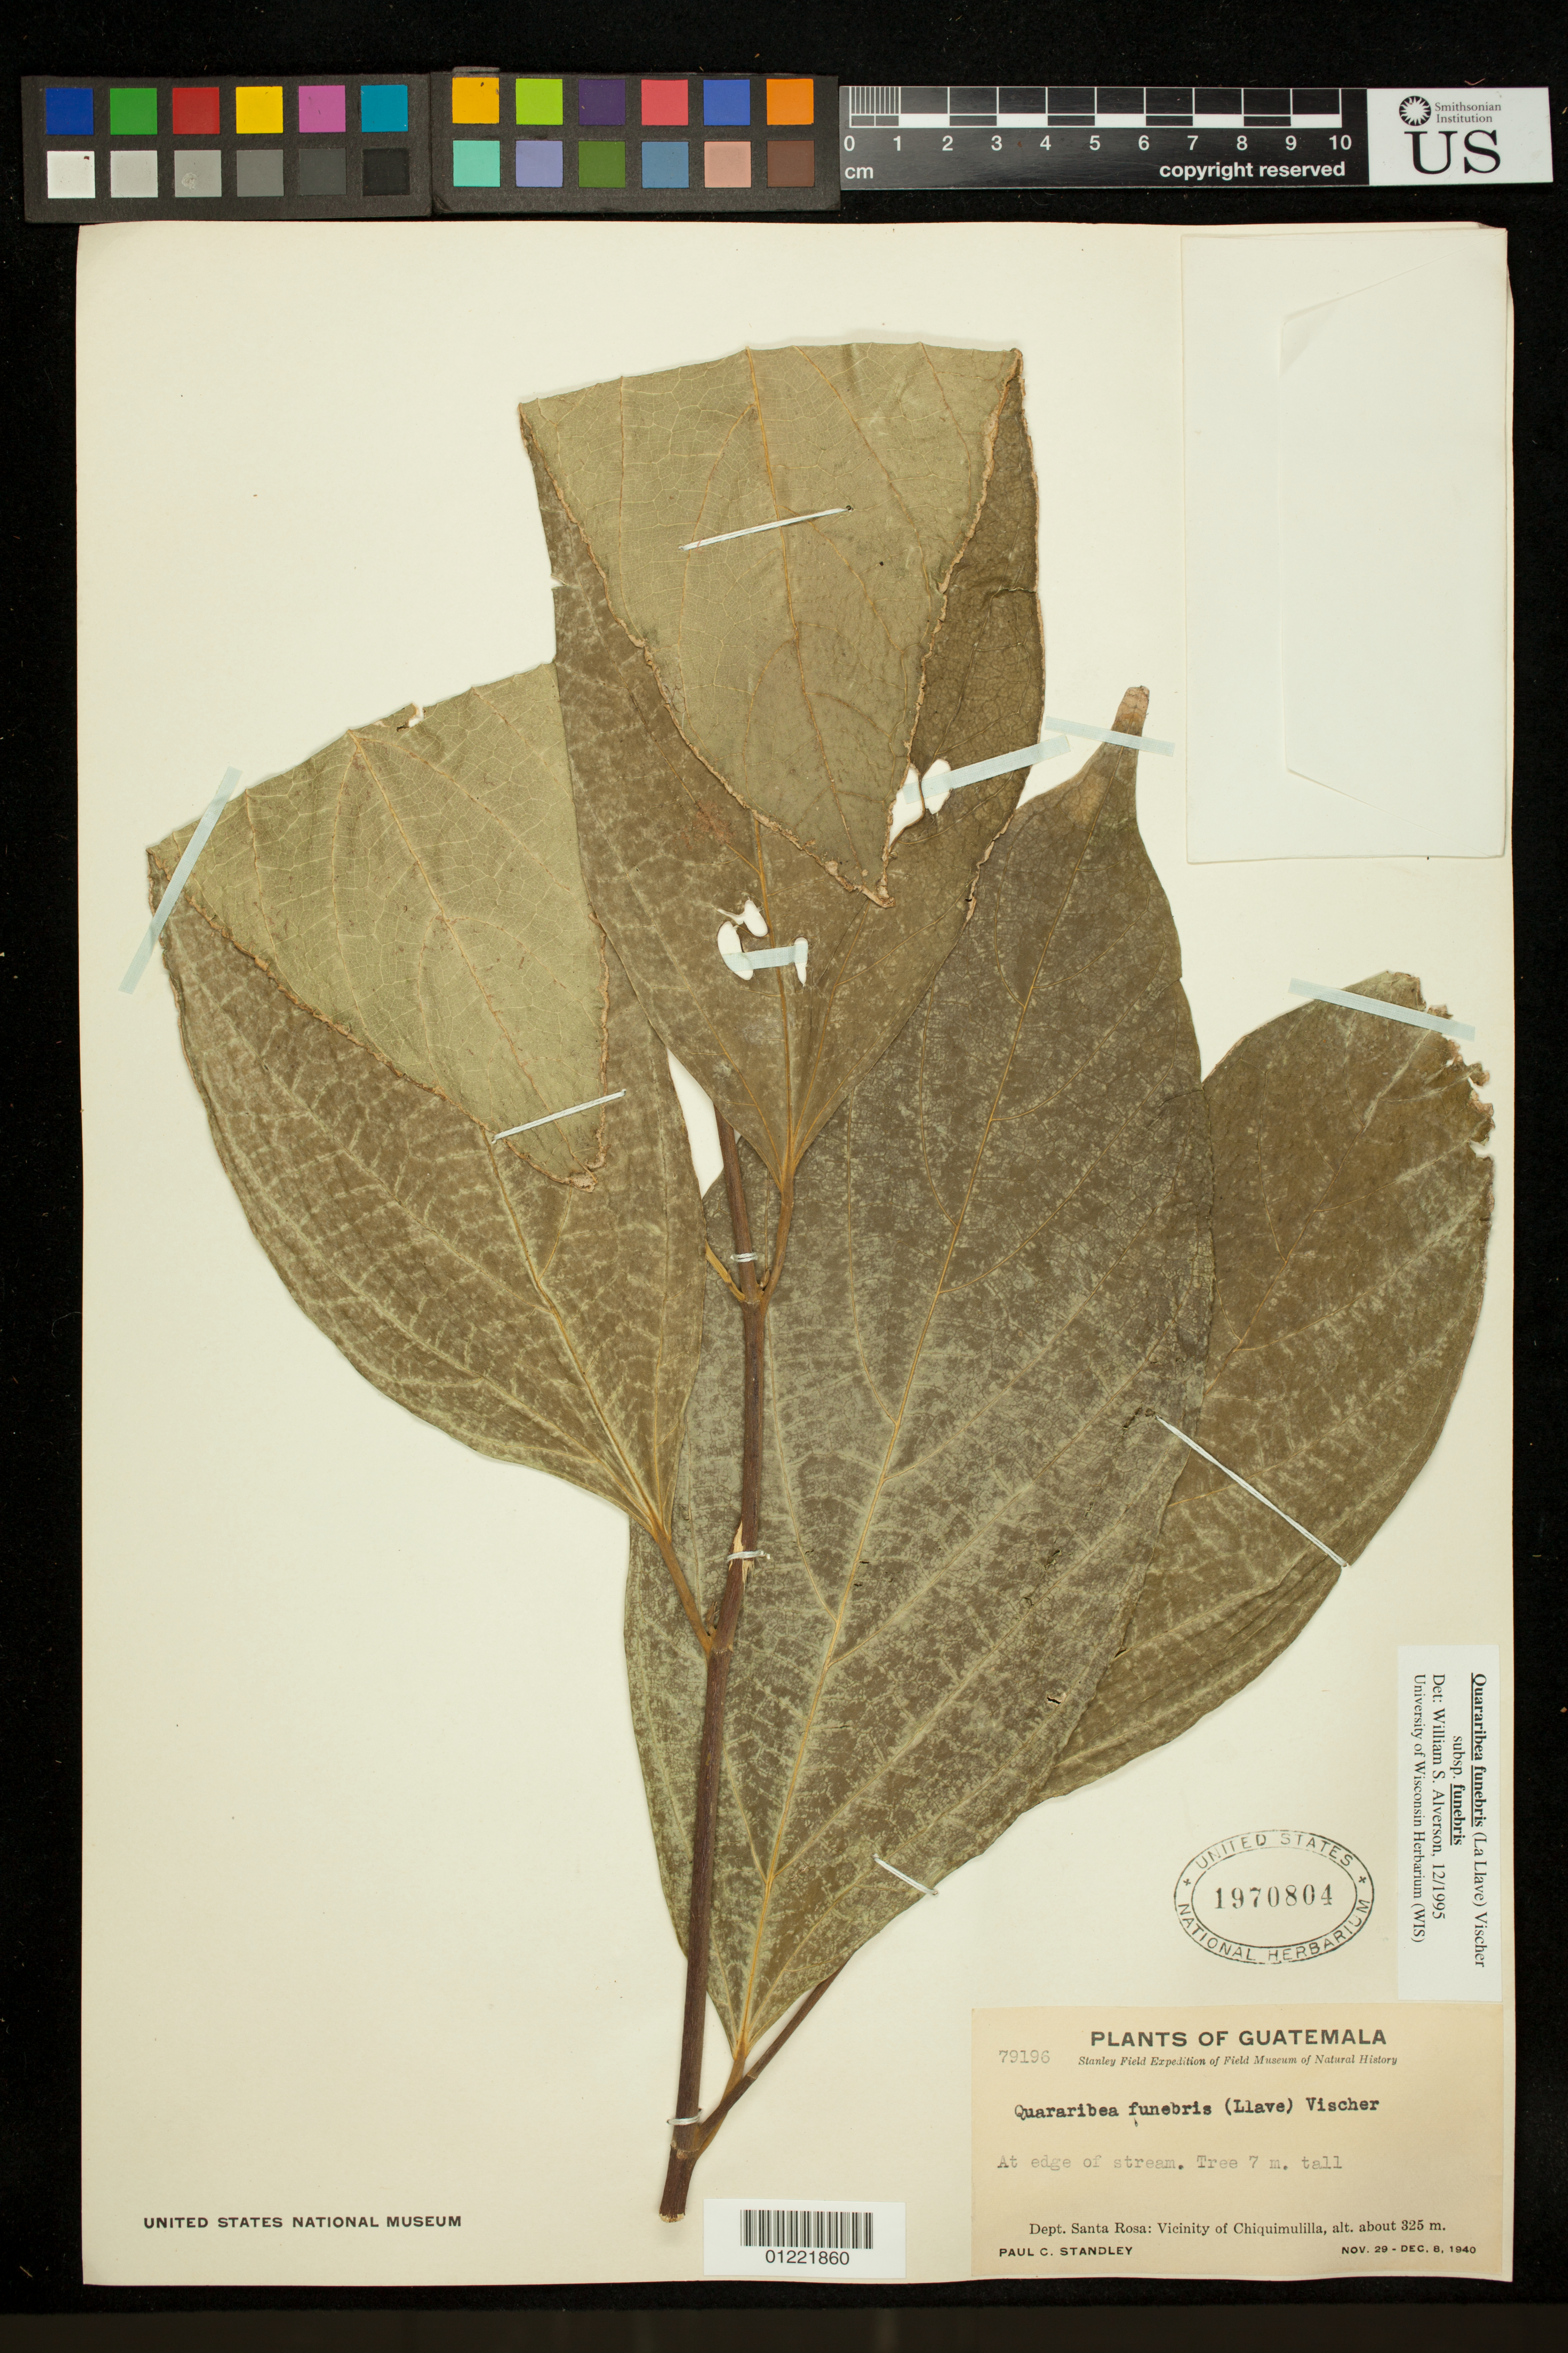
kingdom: Plantae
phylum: Tracheophyta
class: Magnoliopsida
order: Malvales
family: Malvaceae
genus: Quararibea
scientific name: Quararibea funebris subsp. funebris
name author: (La Llave) Vischer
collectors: P. C. Standley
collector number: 79196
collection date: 1940-11-29/1940-12-08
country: Guatemala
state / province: Santa Rosa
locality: Vicinity of Chiquimulilla. At edge of stream.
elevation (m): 325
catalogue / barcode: US 1970804